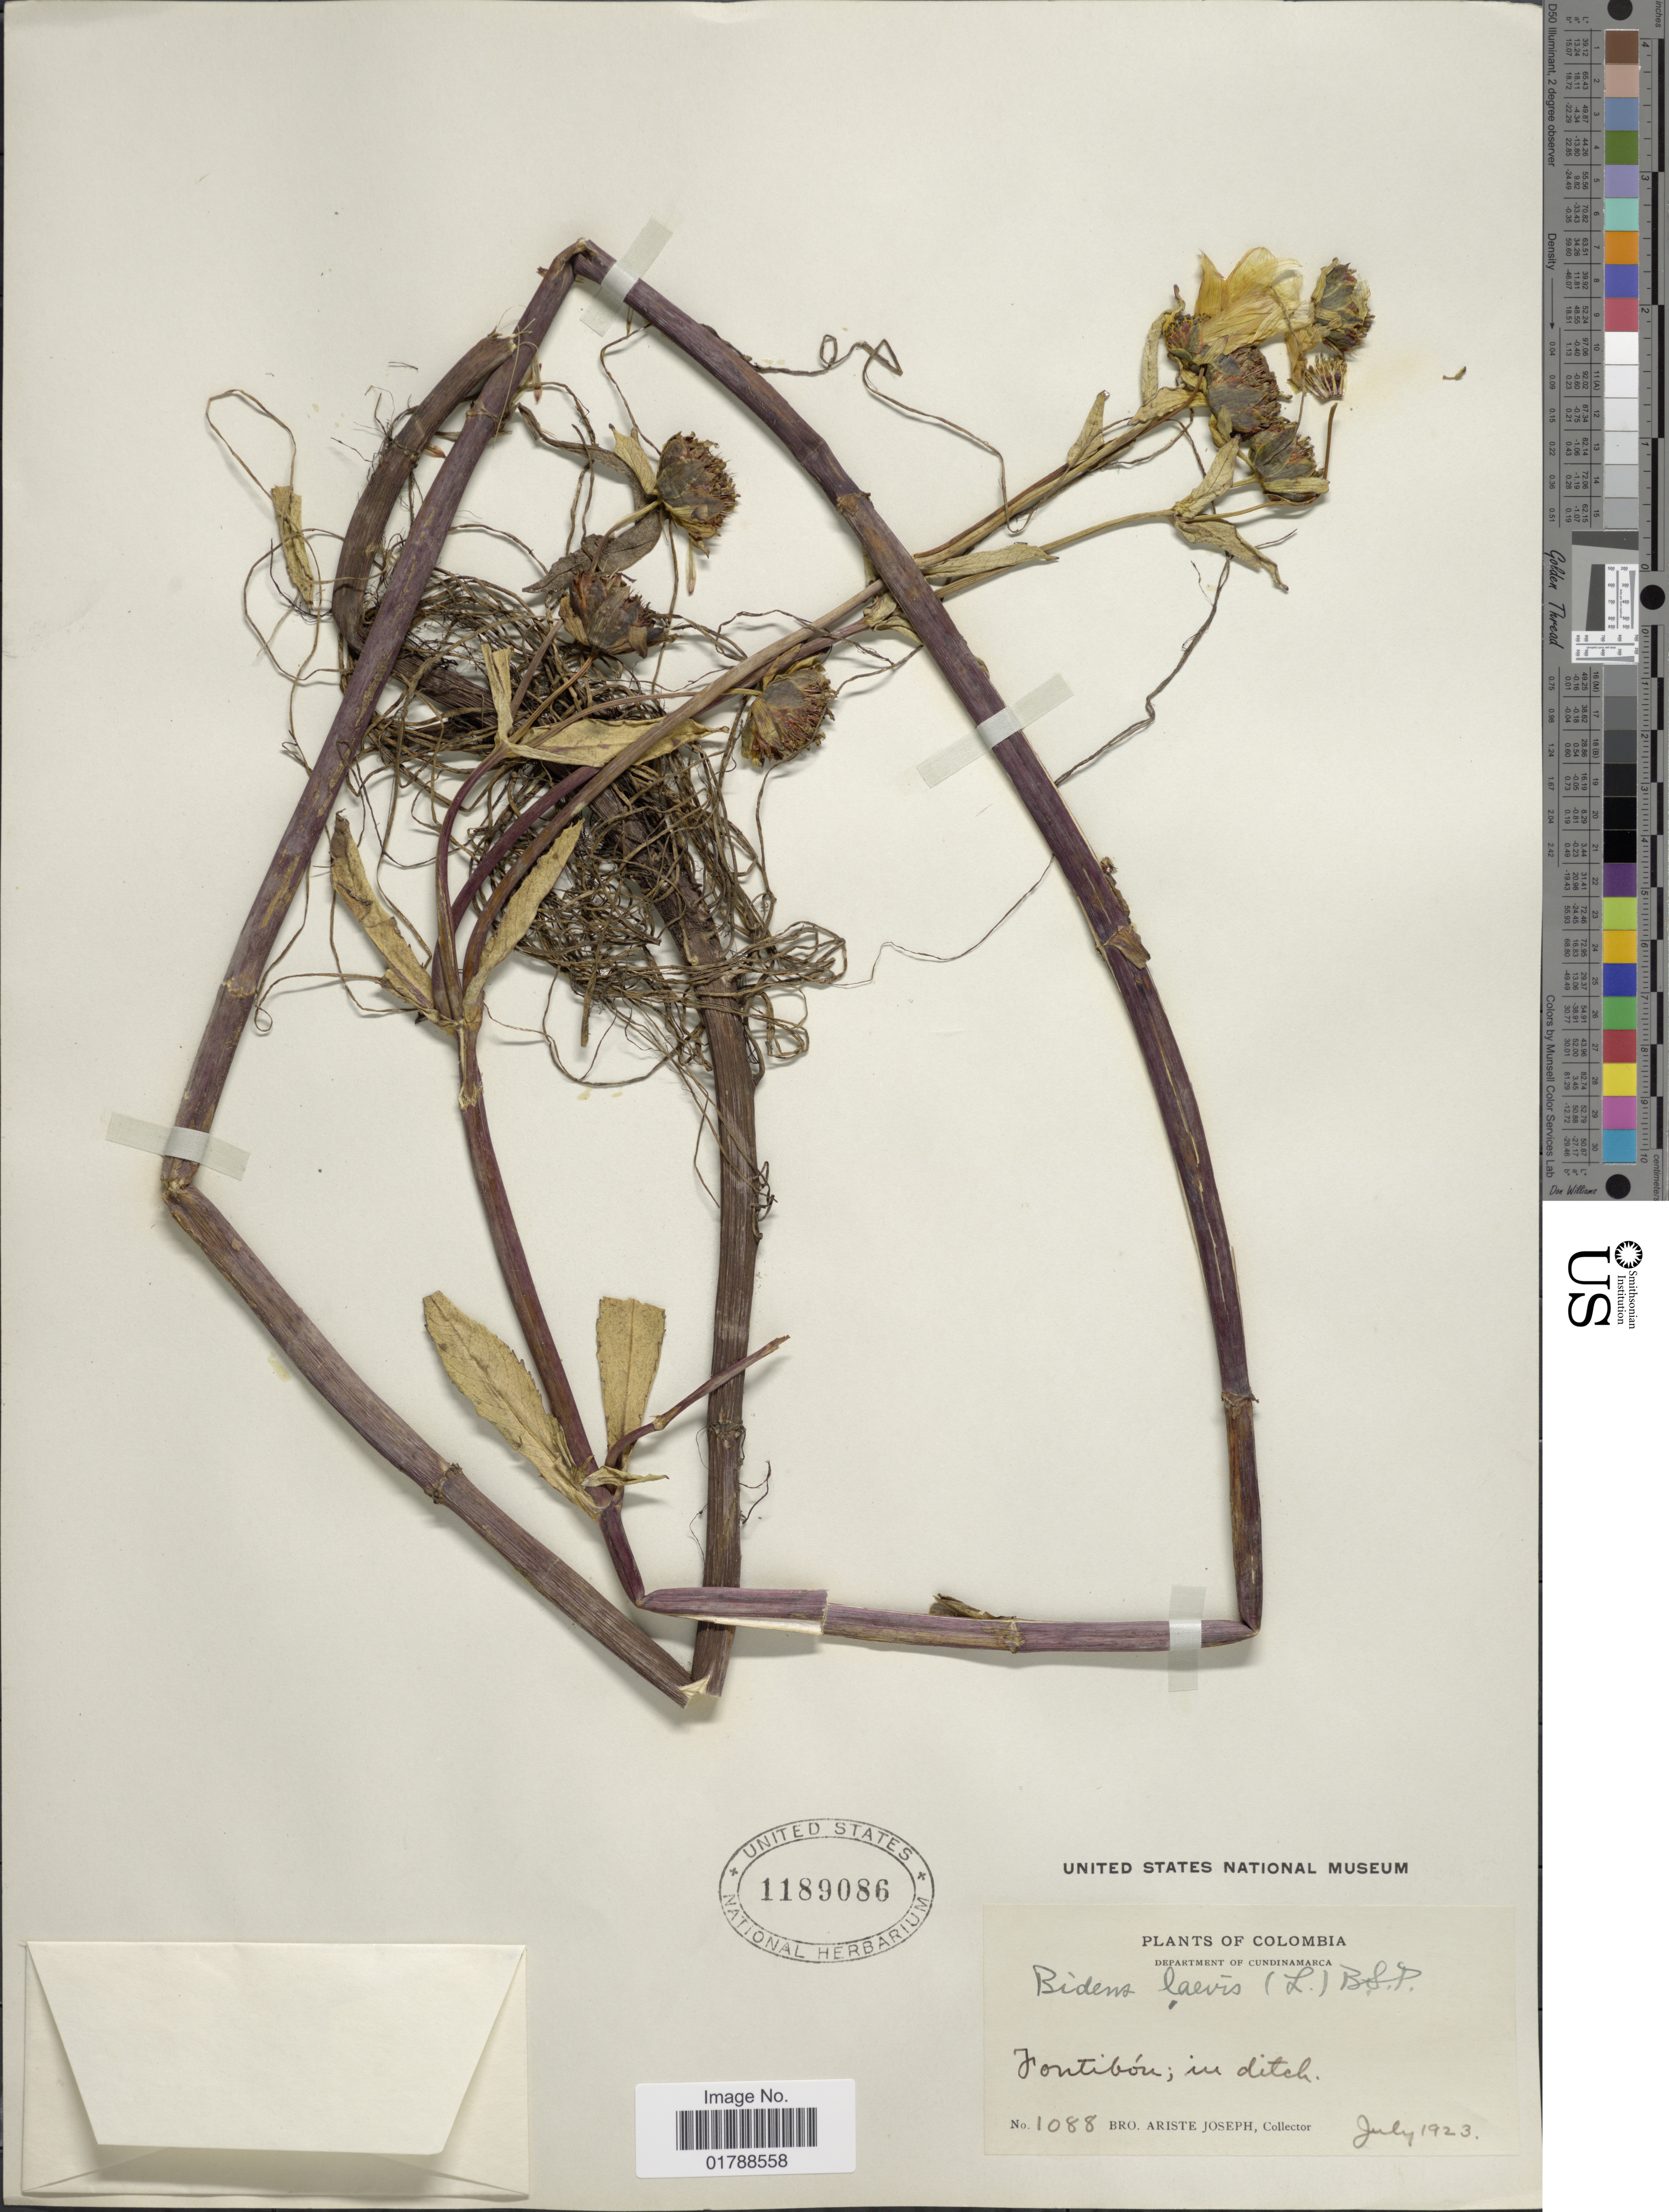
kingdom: Plantae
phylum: Tracheophyta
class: Magnoliopsida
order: Asterales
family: Asteraceae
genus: Bidens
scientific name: Bidens laevis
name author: (L.) Britton, Stearns & Poggenb.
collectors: Bro. Ariste-Joseph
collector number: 1088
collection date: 1923-07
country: Colombia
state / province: Cundinamarca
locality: Fontibón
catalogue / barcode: US 1189086